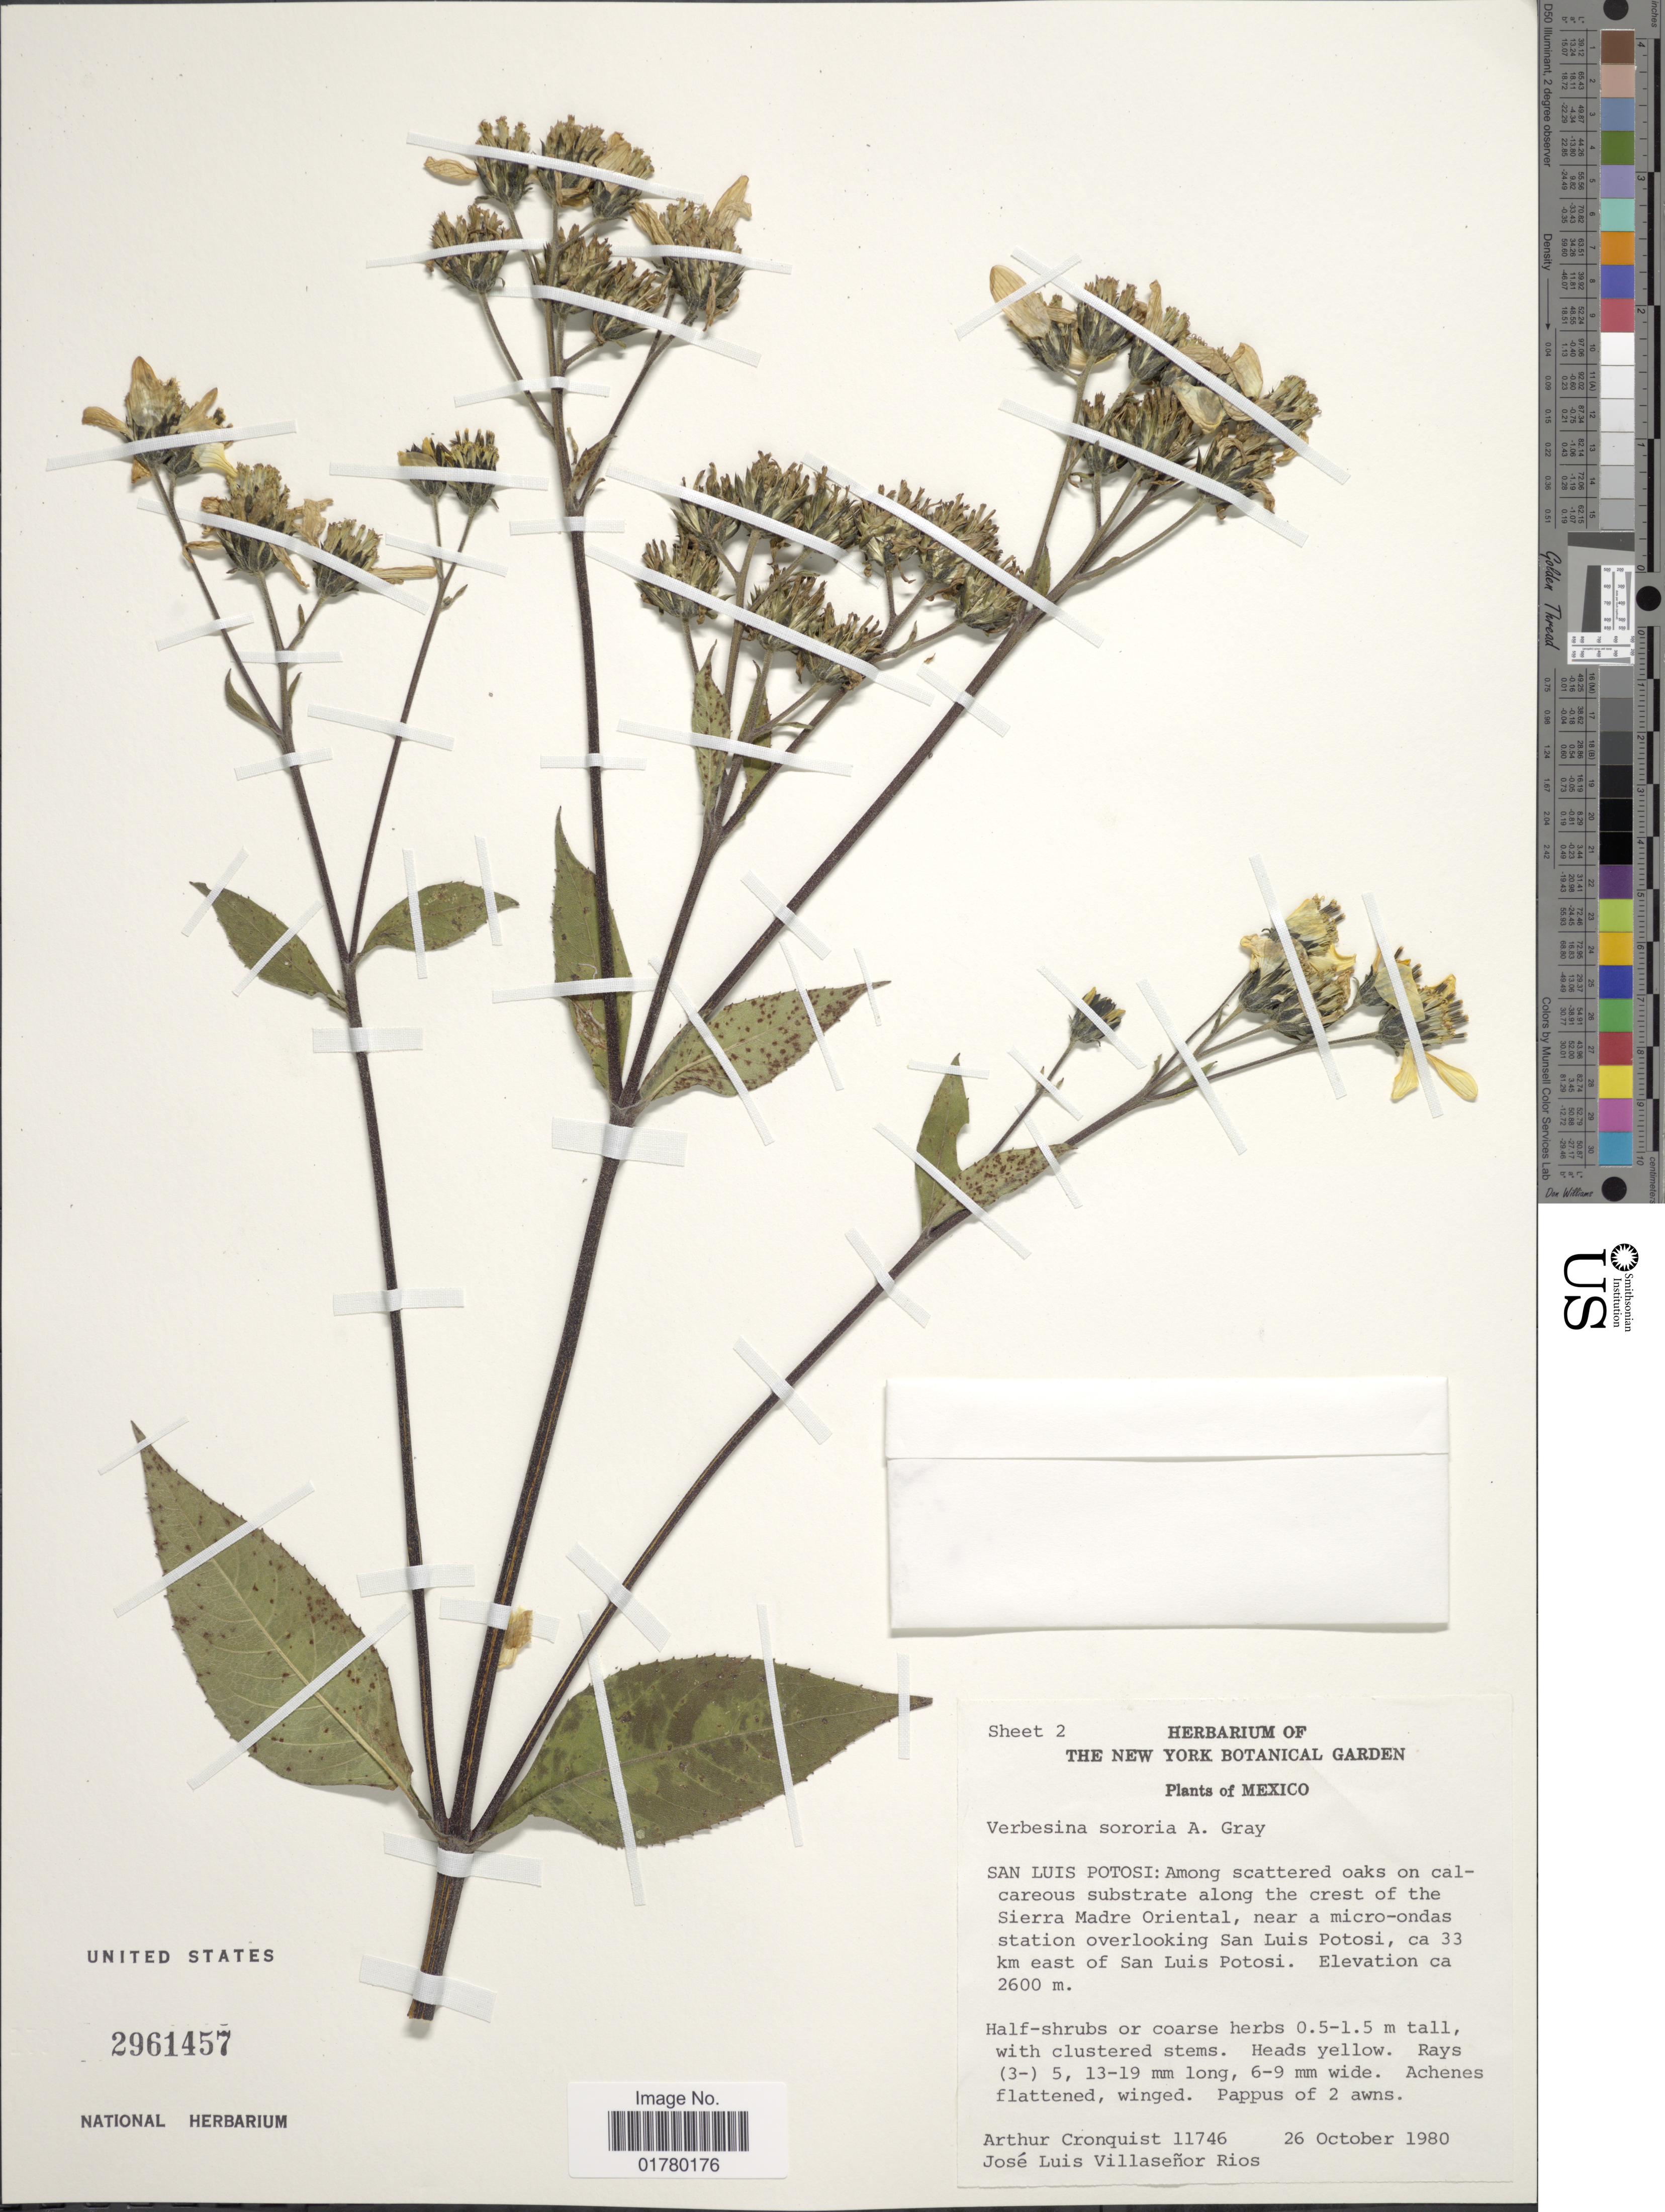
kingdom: Plantae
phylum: Tracheophyta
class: Magnoliopsida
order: Asterales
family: Asteraceae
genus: Verbesina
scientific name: Verbesina sororia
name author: A. Gray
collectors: A. J. Cronquist & J. L. Villasenor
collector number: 11746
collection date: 1980-10-26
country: Mexico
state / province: San Luis Potosí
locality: Among scattered oaks on calcareous substrate along the crest of the Sierra Madre Oriental, near a micro-ondas station overlooking San Luis Potosi, ca 33 km east of San Luis Potosi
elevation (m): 2600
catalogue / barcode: US 2961457